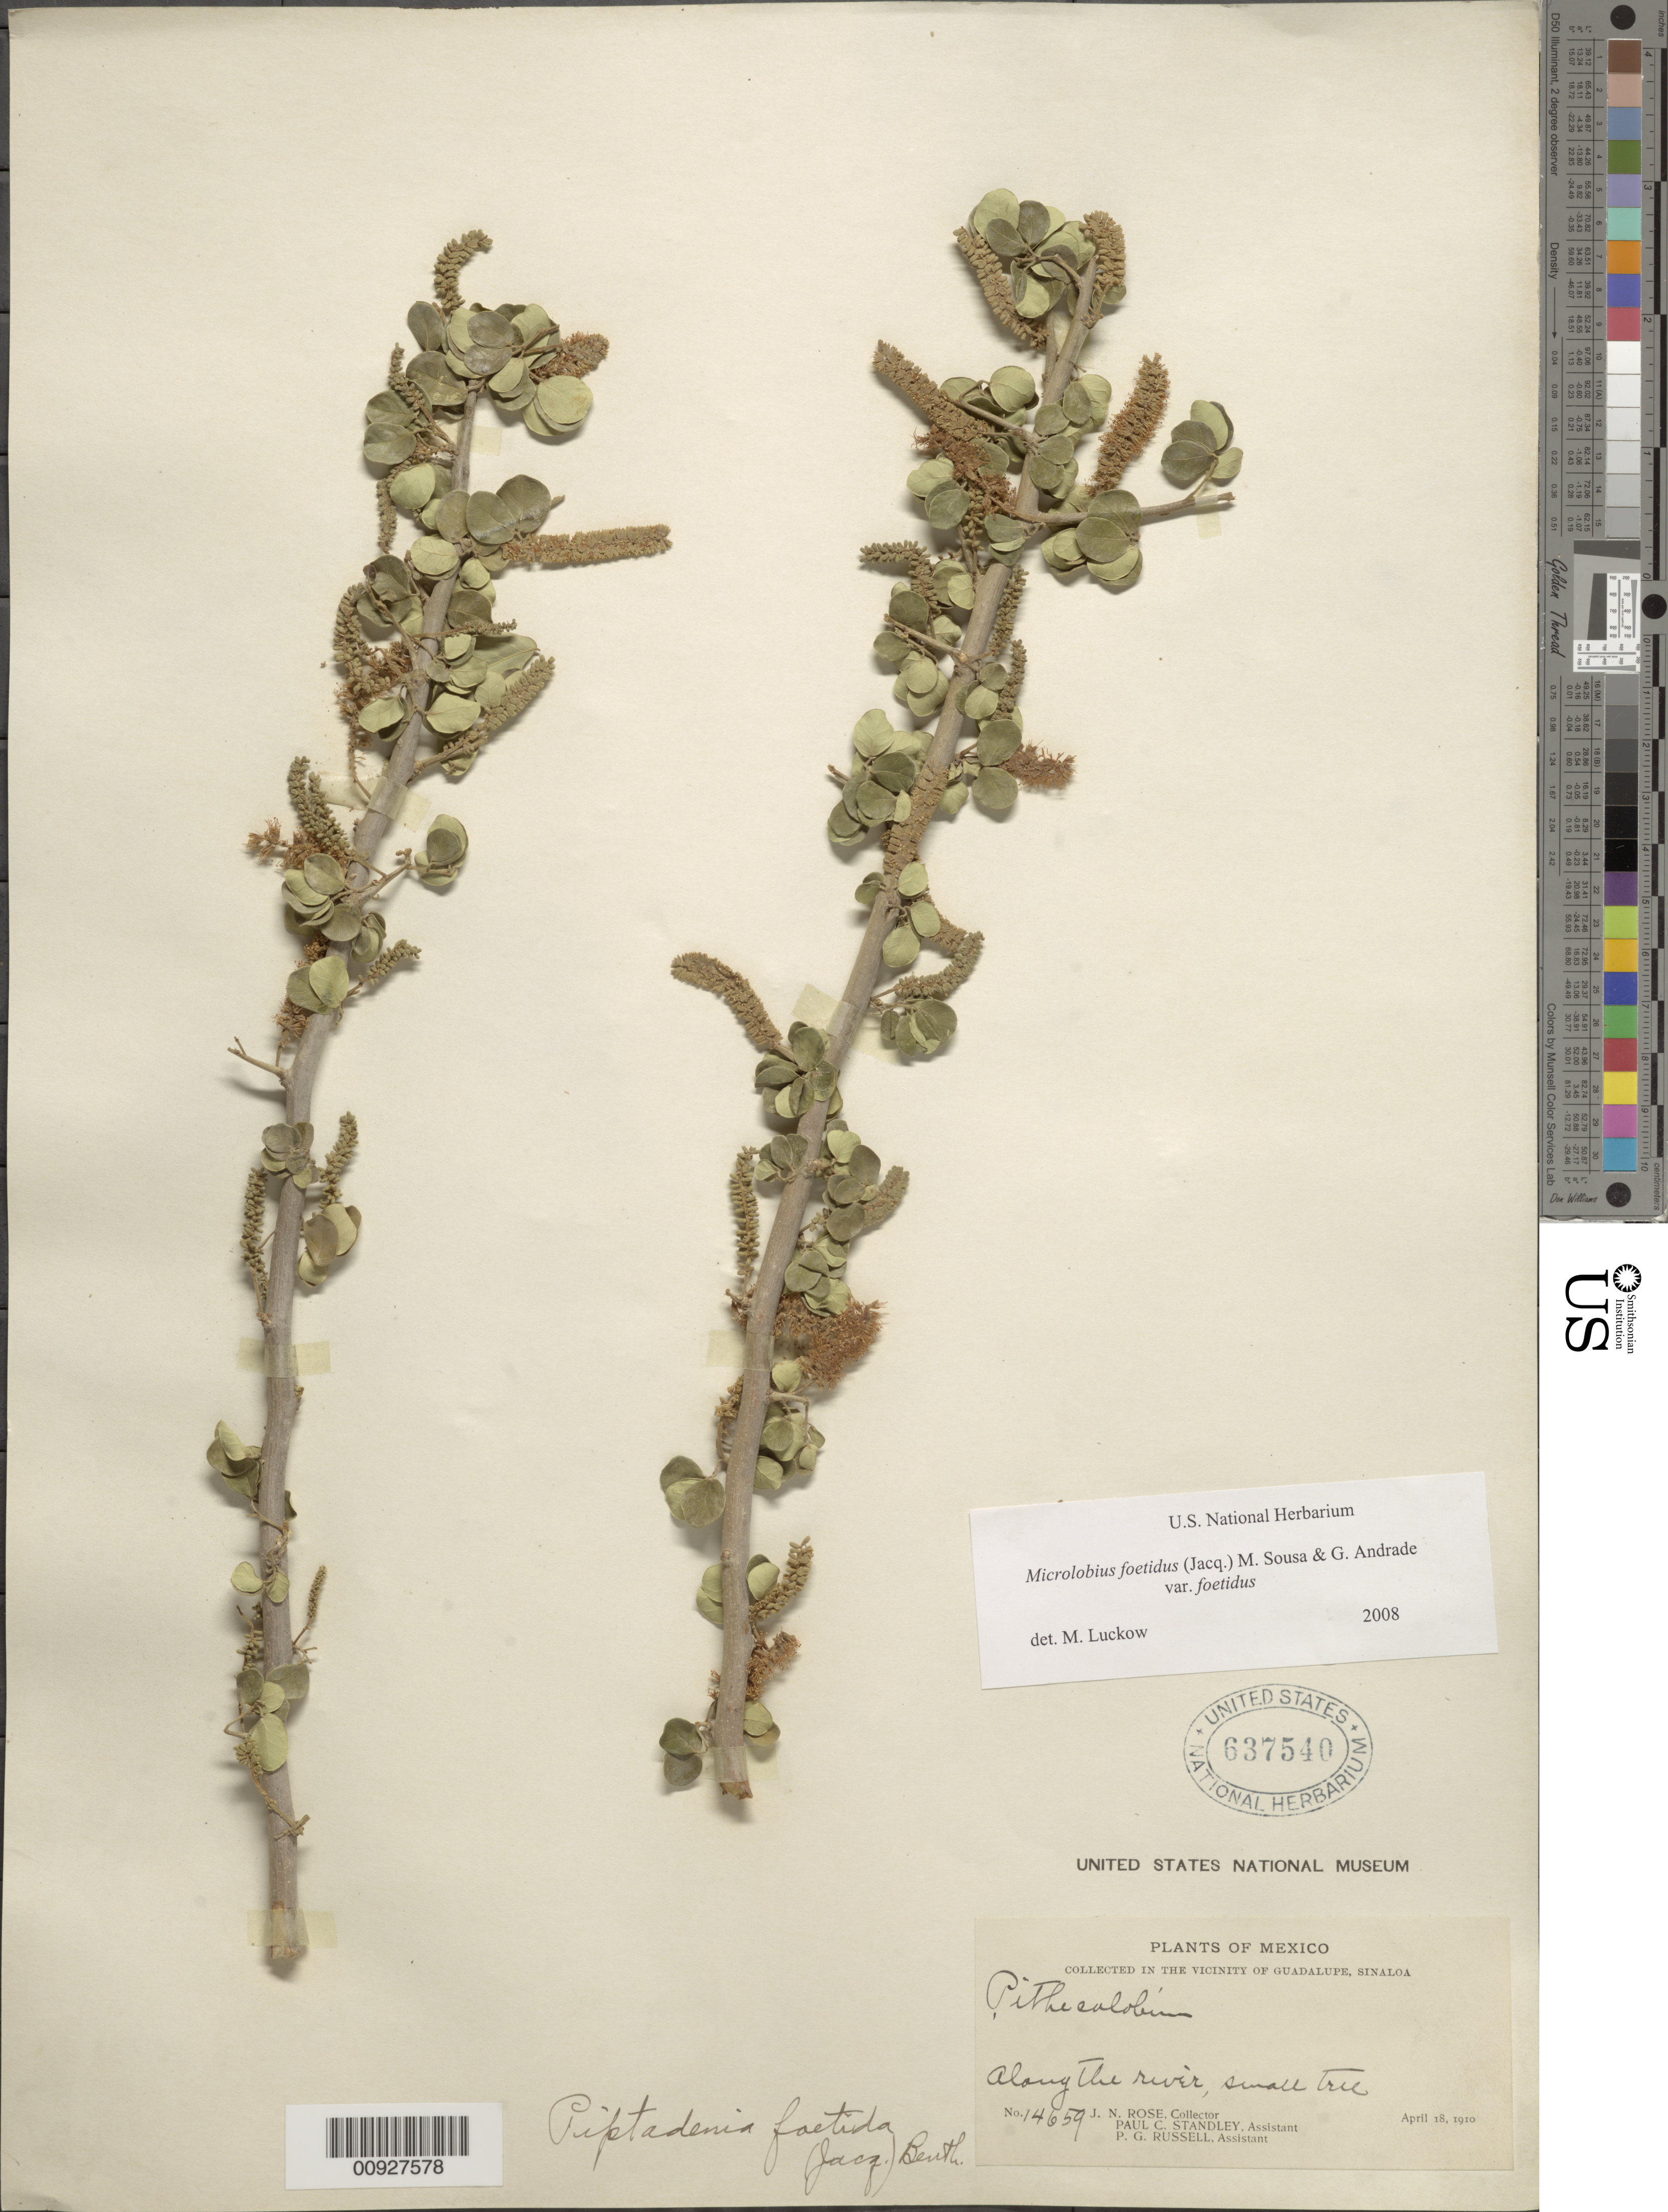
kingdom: Plantae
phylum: Tracheophyta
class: Magnoliopsida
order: Fabales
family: Fabaceae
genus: Microlobius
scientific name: Microlobius foetidus subsp. foetidus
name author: (Jacq.) M. Sousa & G. Andrade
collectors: J. N. Rose, P. C. Standley & P. G. Russell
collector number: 14659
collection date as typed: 18 Apr 1910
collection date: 1910-04-18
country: Mexico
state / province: Sinaloa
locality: In the vicinity of Guadalupe, Sinaloa.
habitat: Along the river.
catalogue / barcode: US 637540